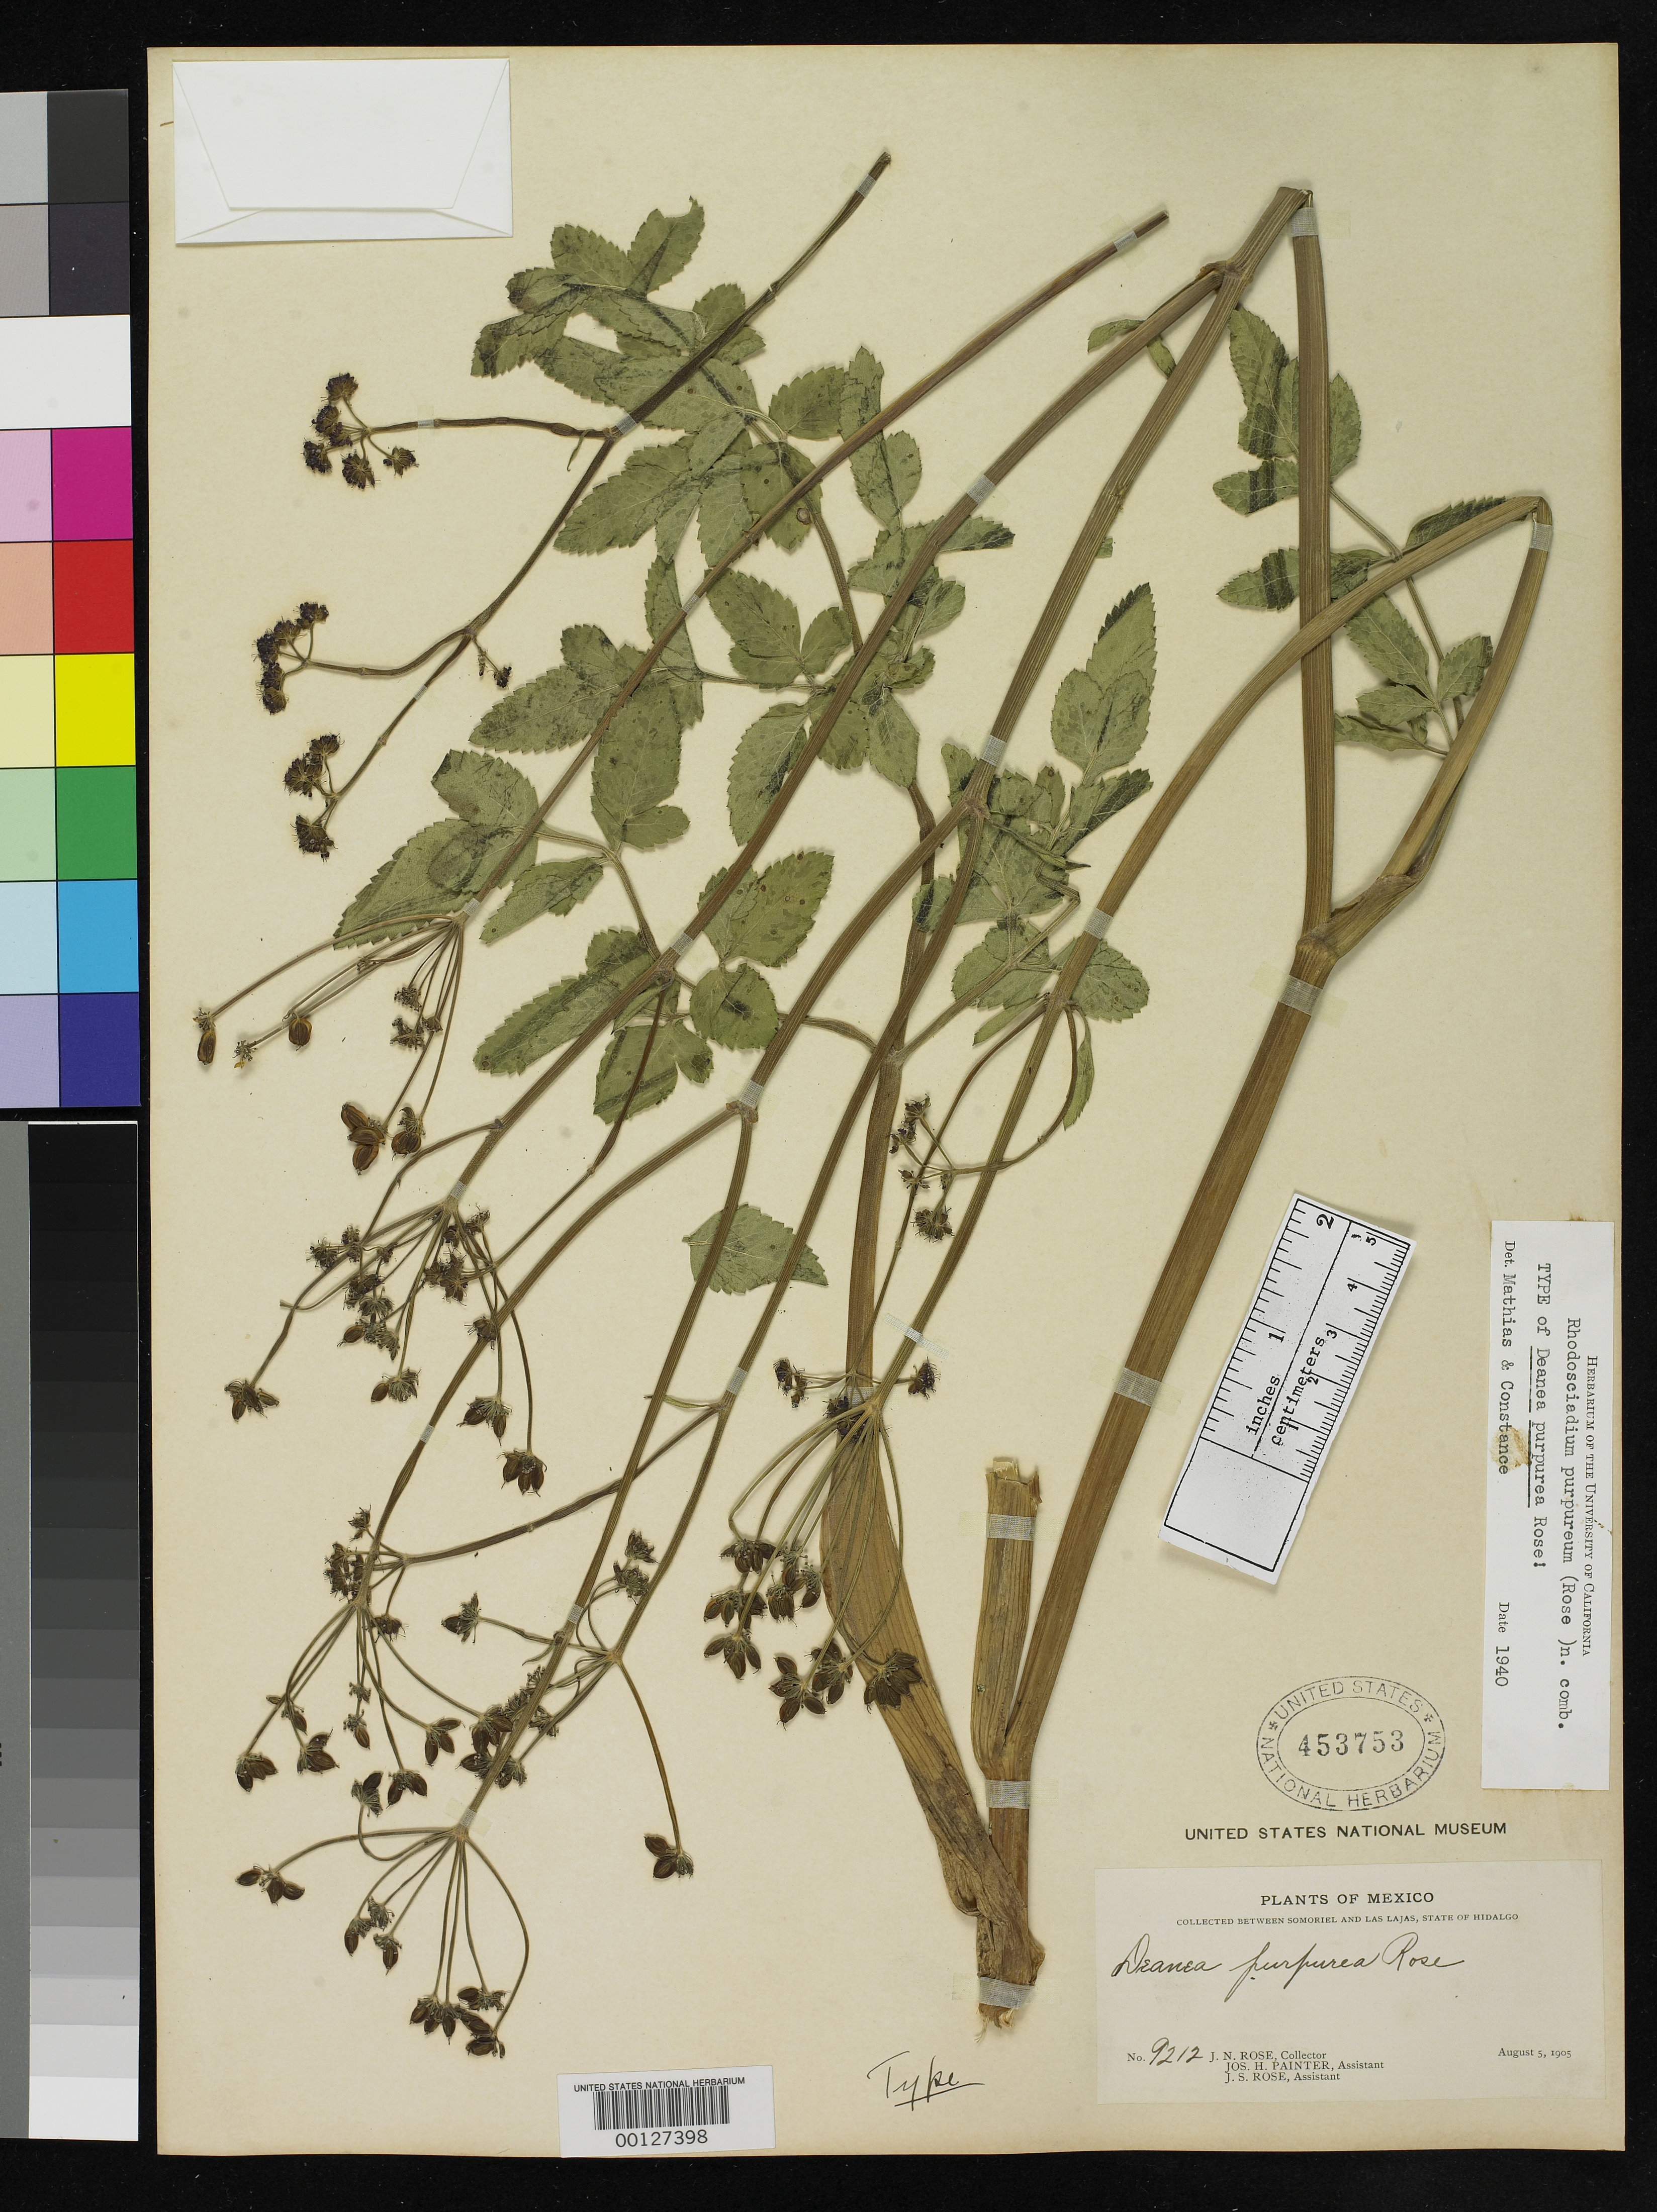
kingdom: Plantae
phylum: Tracheophyta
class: Magnoliopsida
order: Apiales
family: Apiaceae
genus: Deanea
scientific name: Deanea purpurea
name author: Rose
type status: Holotype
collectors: J. N. Rose, J. H. Painter & J. S. Rose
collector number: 9212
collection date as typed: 05 Aug 1905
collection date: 1905-08-05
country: Mexico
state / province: Hidalgo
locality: Between Somoriel and Las Lajas.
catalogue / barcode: US 453753